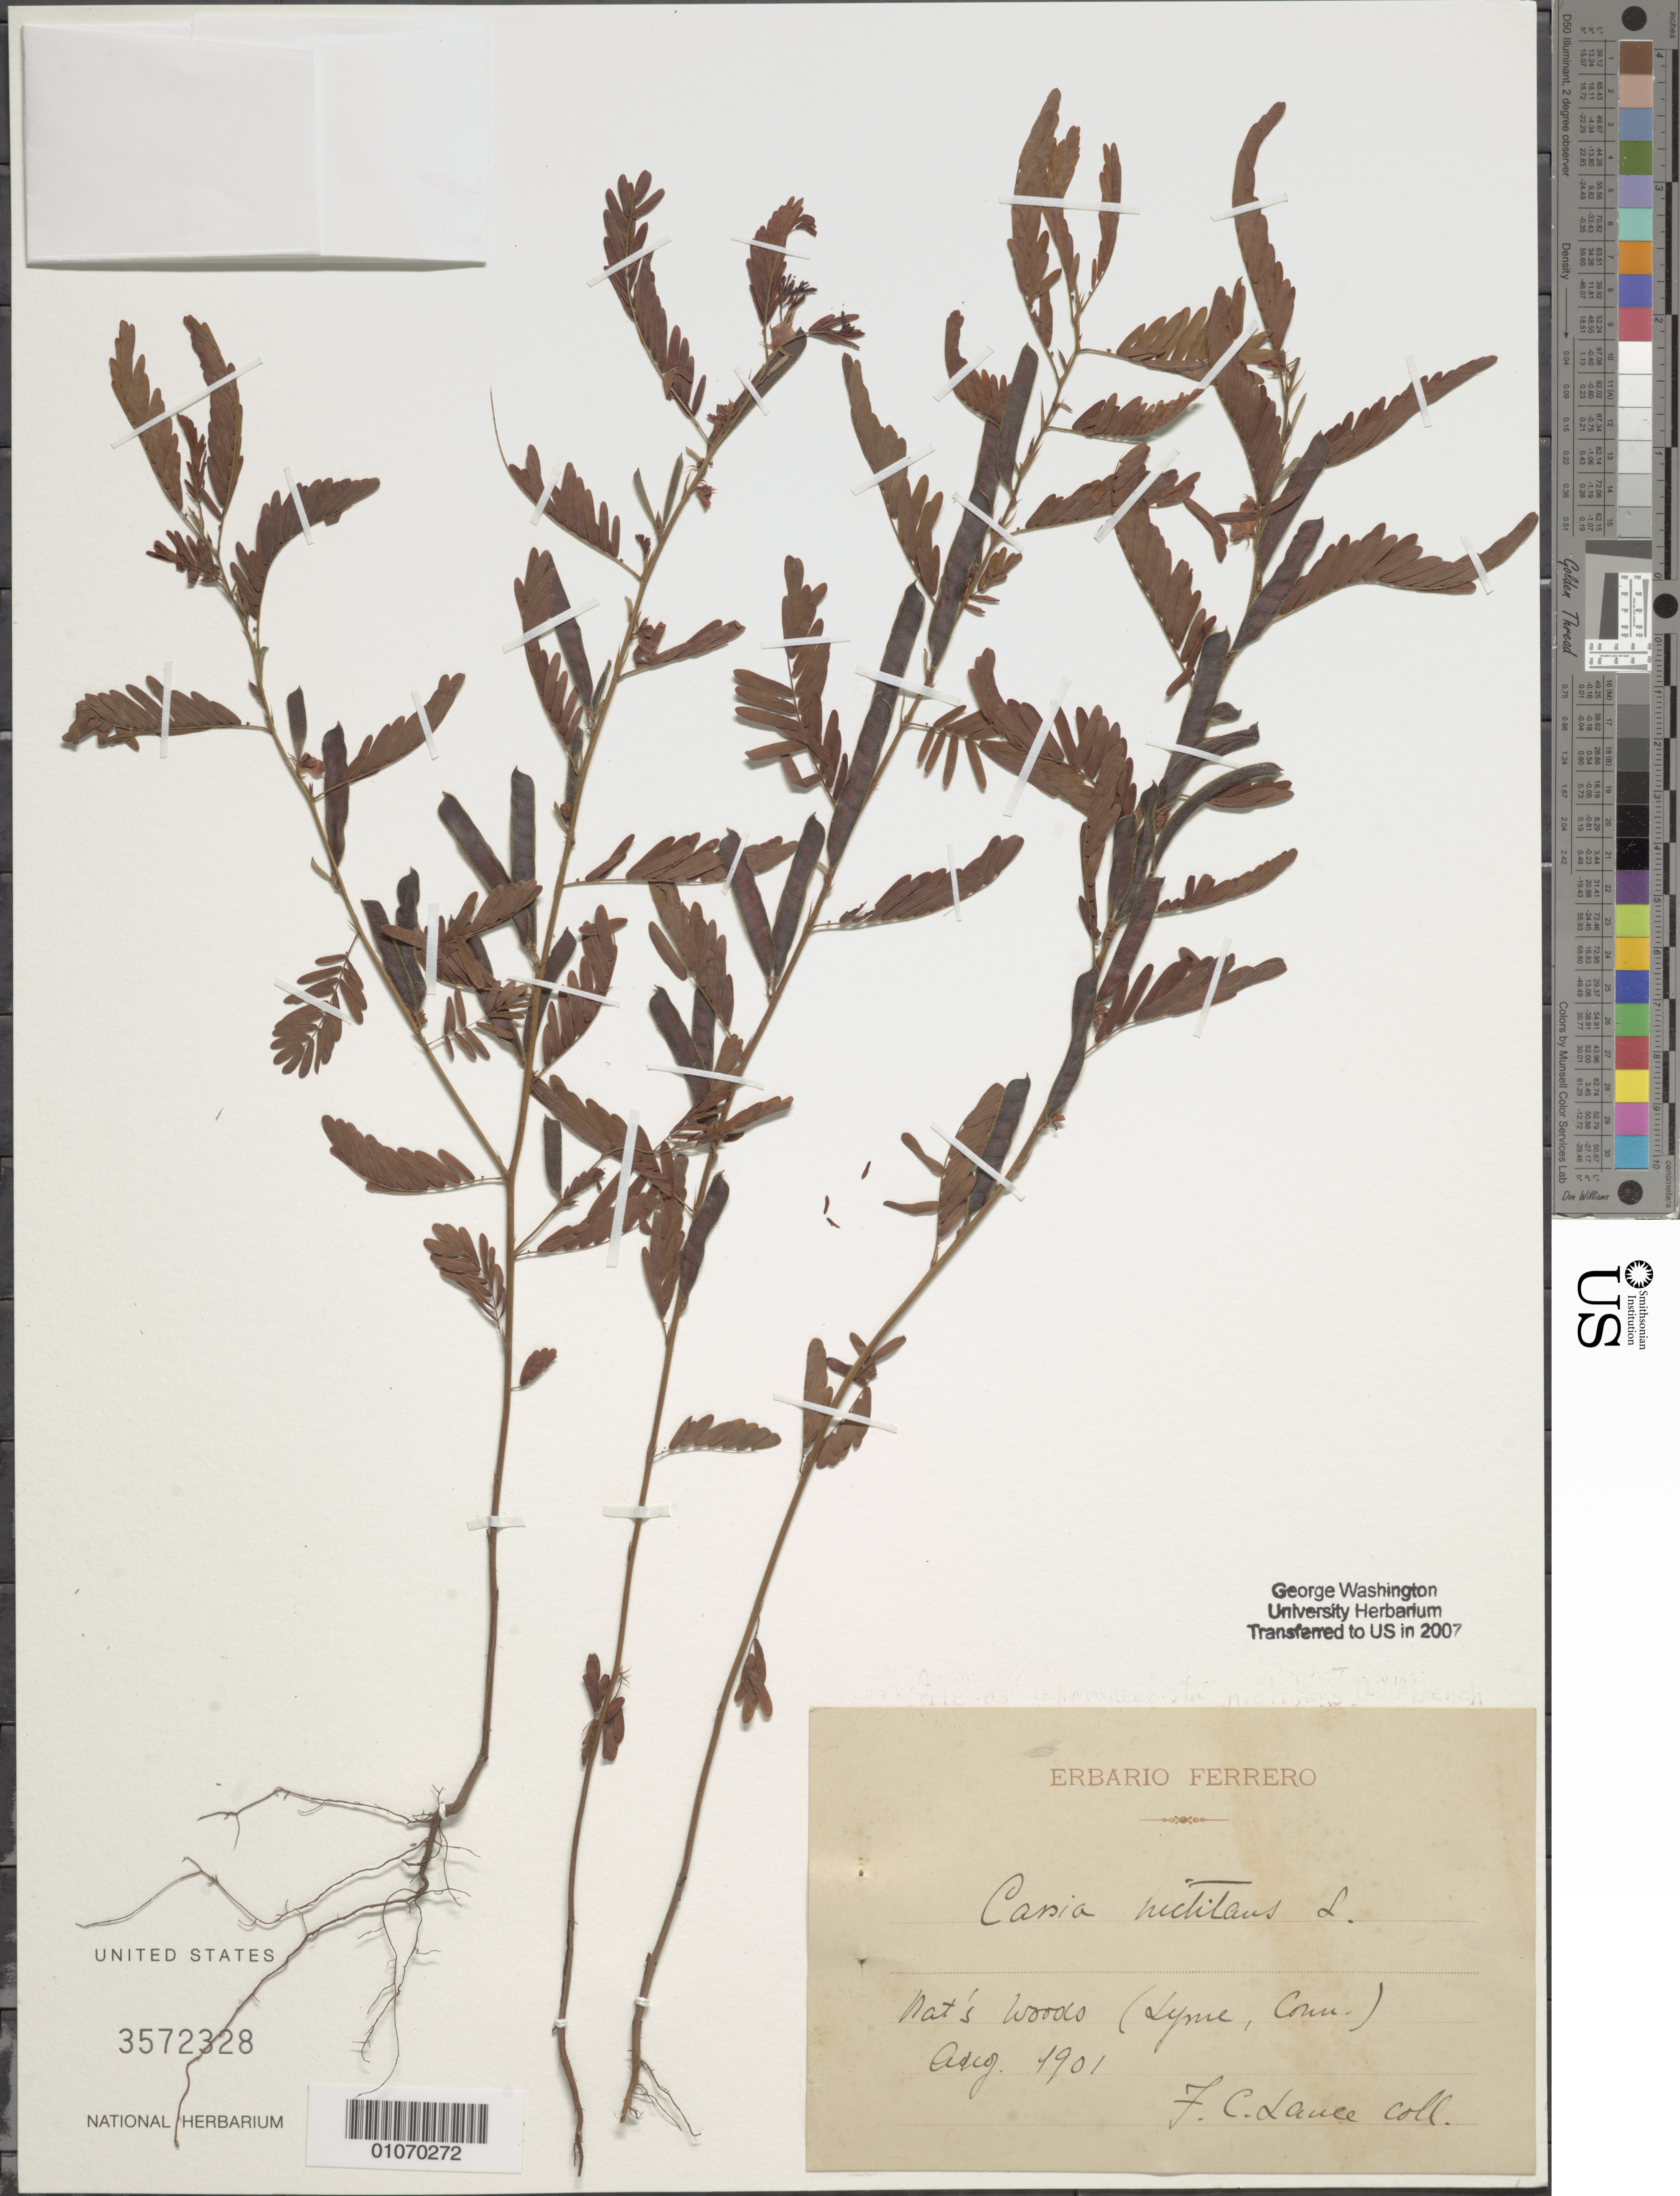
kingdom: Plantae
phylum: Tracheophyta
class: Magnoliopsida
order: Fabales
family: Fabaceae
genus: Chamaecrista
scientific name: Chamaecrista nictitans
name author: (L.) Moench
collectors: F. Lance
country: United States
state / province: Connecticut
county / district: New London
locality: Lyme, Nat's Woods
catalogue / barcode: US 3572328